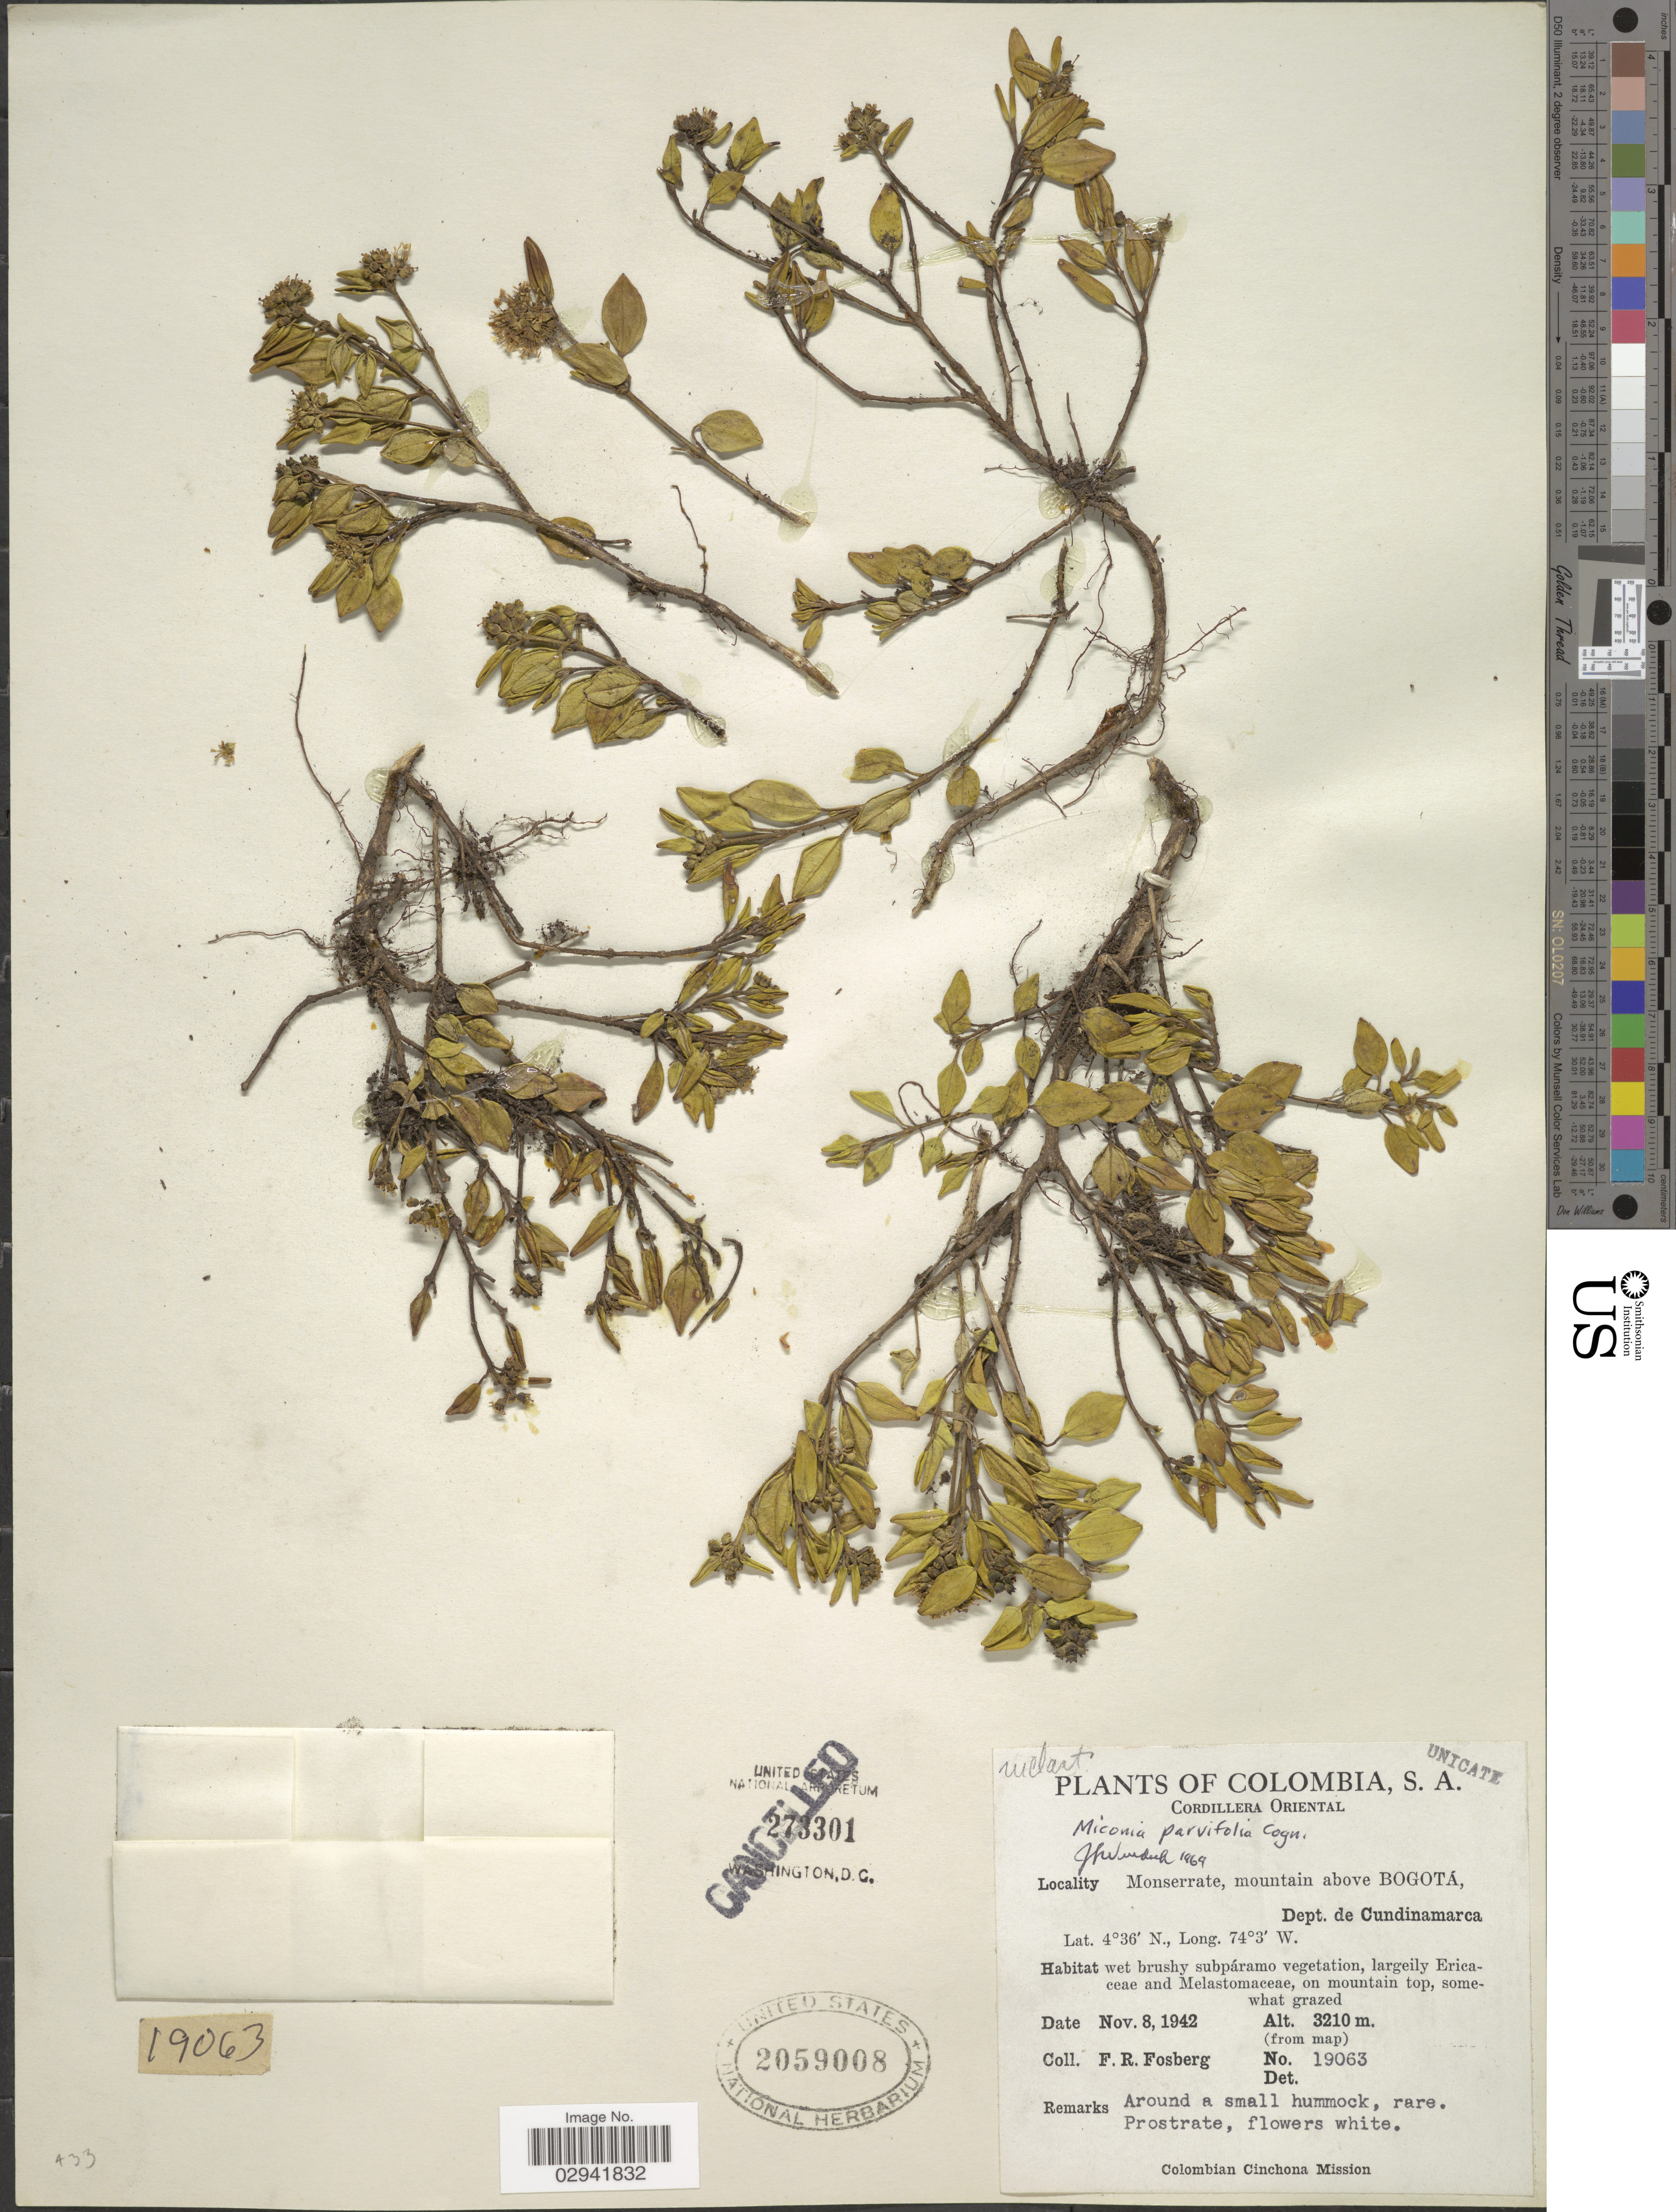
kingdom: Plantae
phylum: Tracheophyta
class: Magnoliopsida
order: Myrtales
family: Melastomataceae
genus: Miconia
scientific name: Miconia parvifolia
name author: Cogn.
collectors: F. R. Fosberg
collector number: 19063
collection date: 1942-11-08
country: Colombia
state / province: Cundinamarca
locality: Cordillera Oriental. Monserrate, mountain above Bogotá, Dept. de Cundinamarca.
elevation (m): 3210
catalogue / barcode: US 2059008